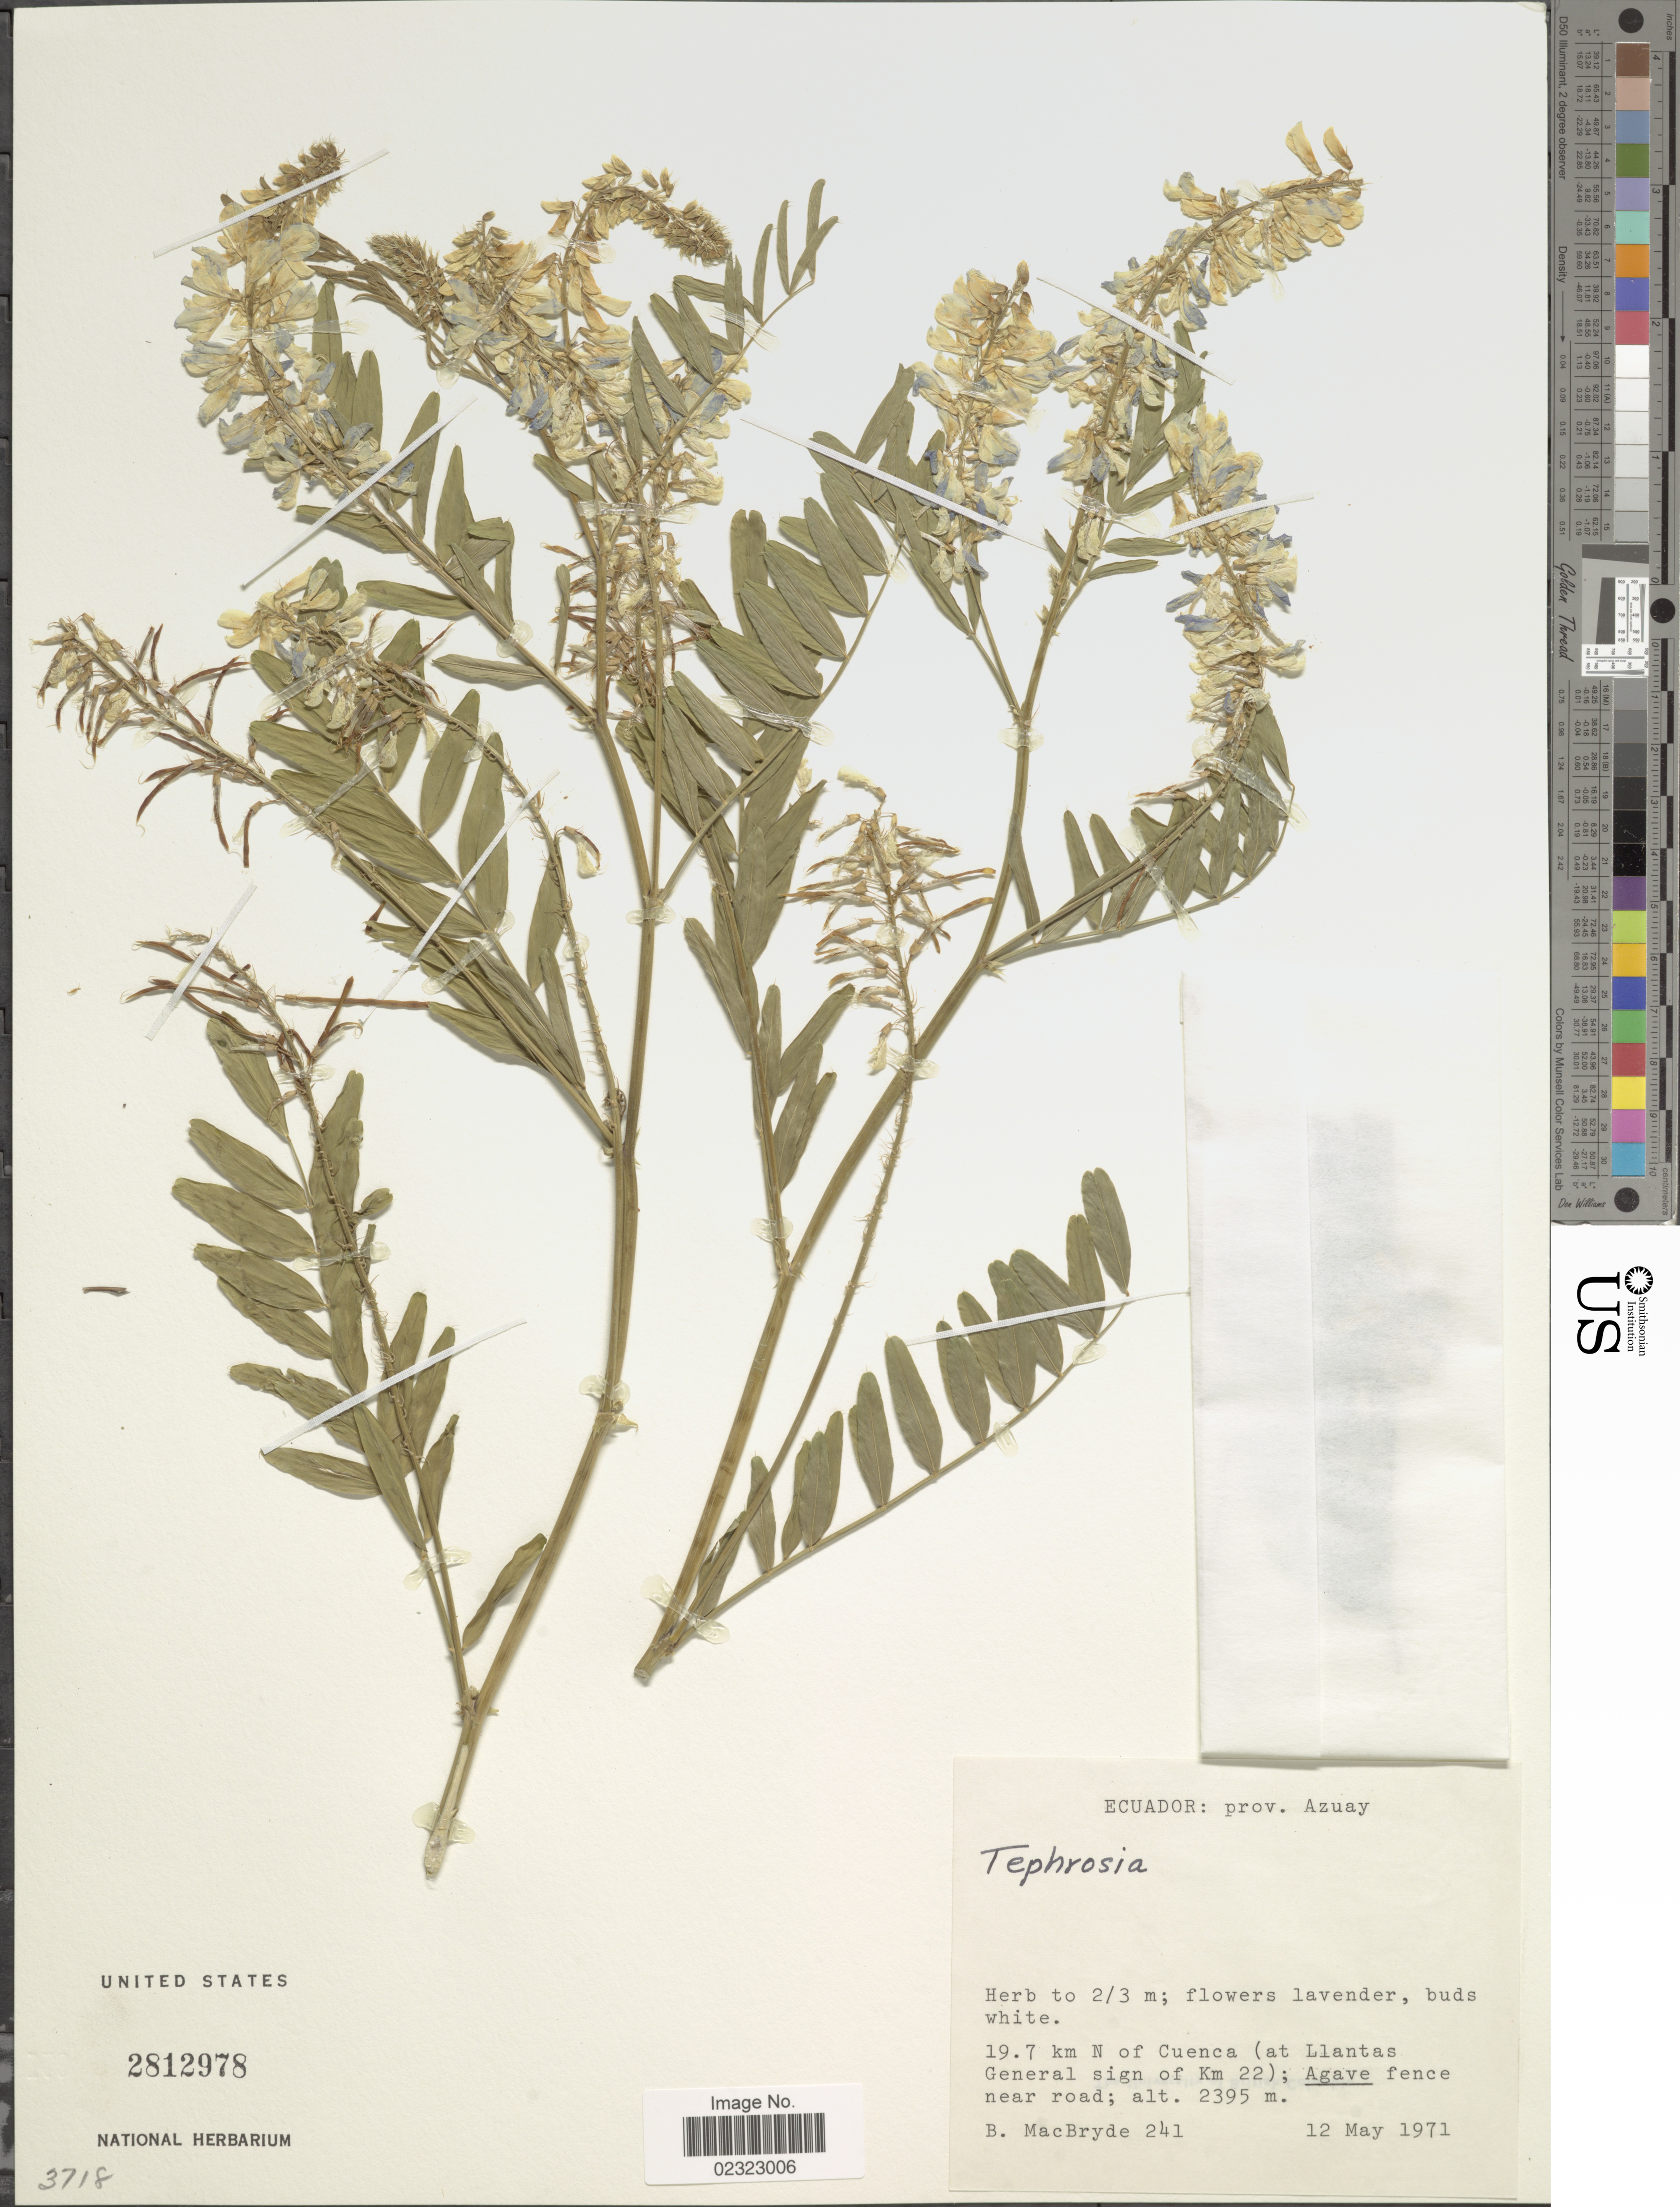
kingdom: Plantae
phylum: Tracheophyta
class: Magnoliopsida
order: Fabales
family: Fabaceae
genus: Tephrosia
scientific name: Tephrosia sp.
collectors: B. MacBryde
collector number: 241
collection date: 1971-05-12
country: Ecuador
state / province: Azuay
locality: Prov. Azuay, 19.7 km N of Cuenca (at Llanatas General sign of Km 22) Agave fence near road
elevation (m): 2395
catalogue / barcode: US 2812978